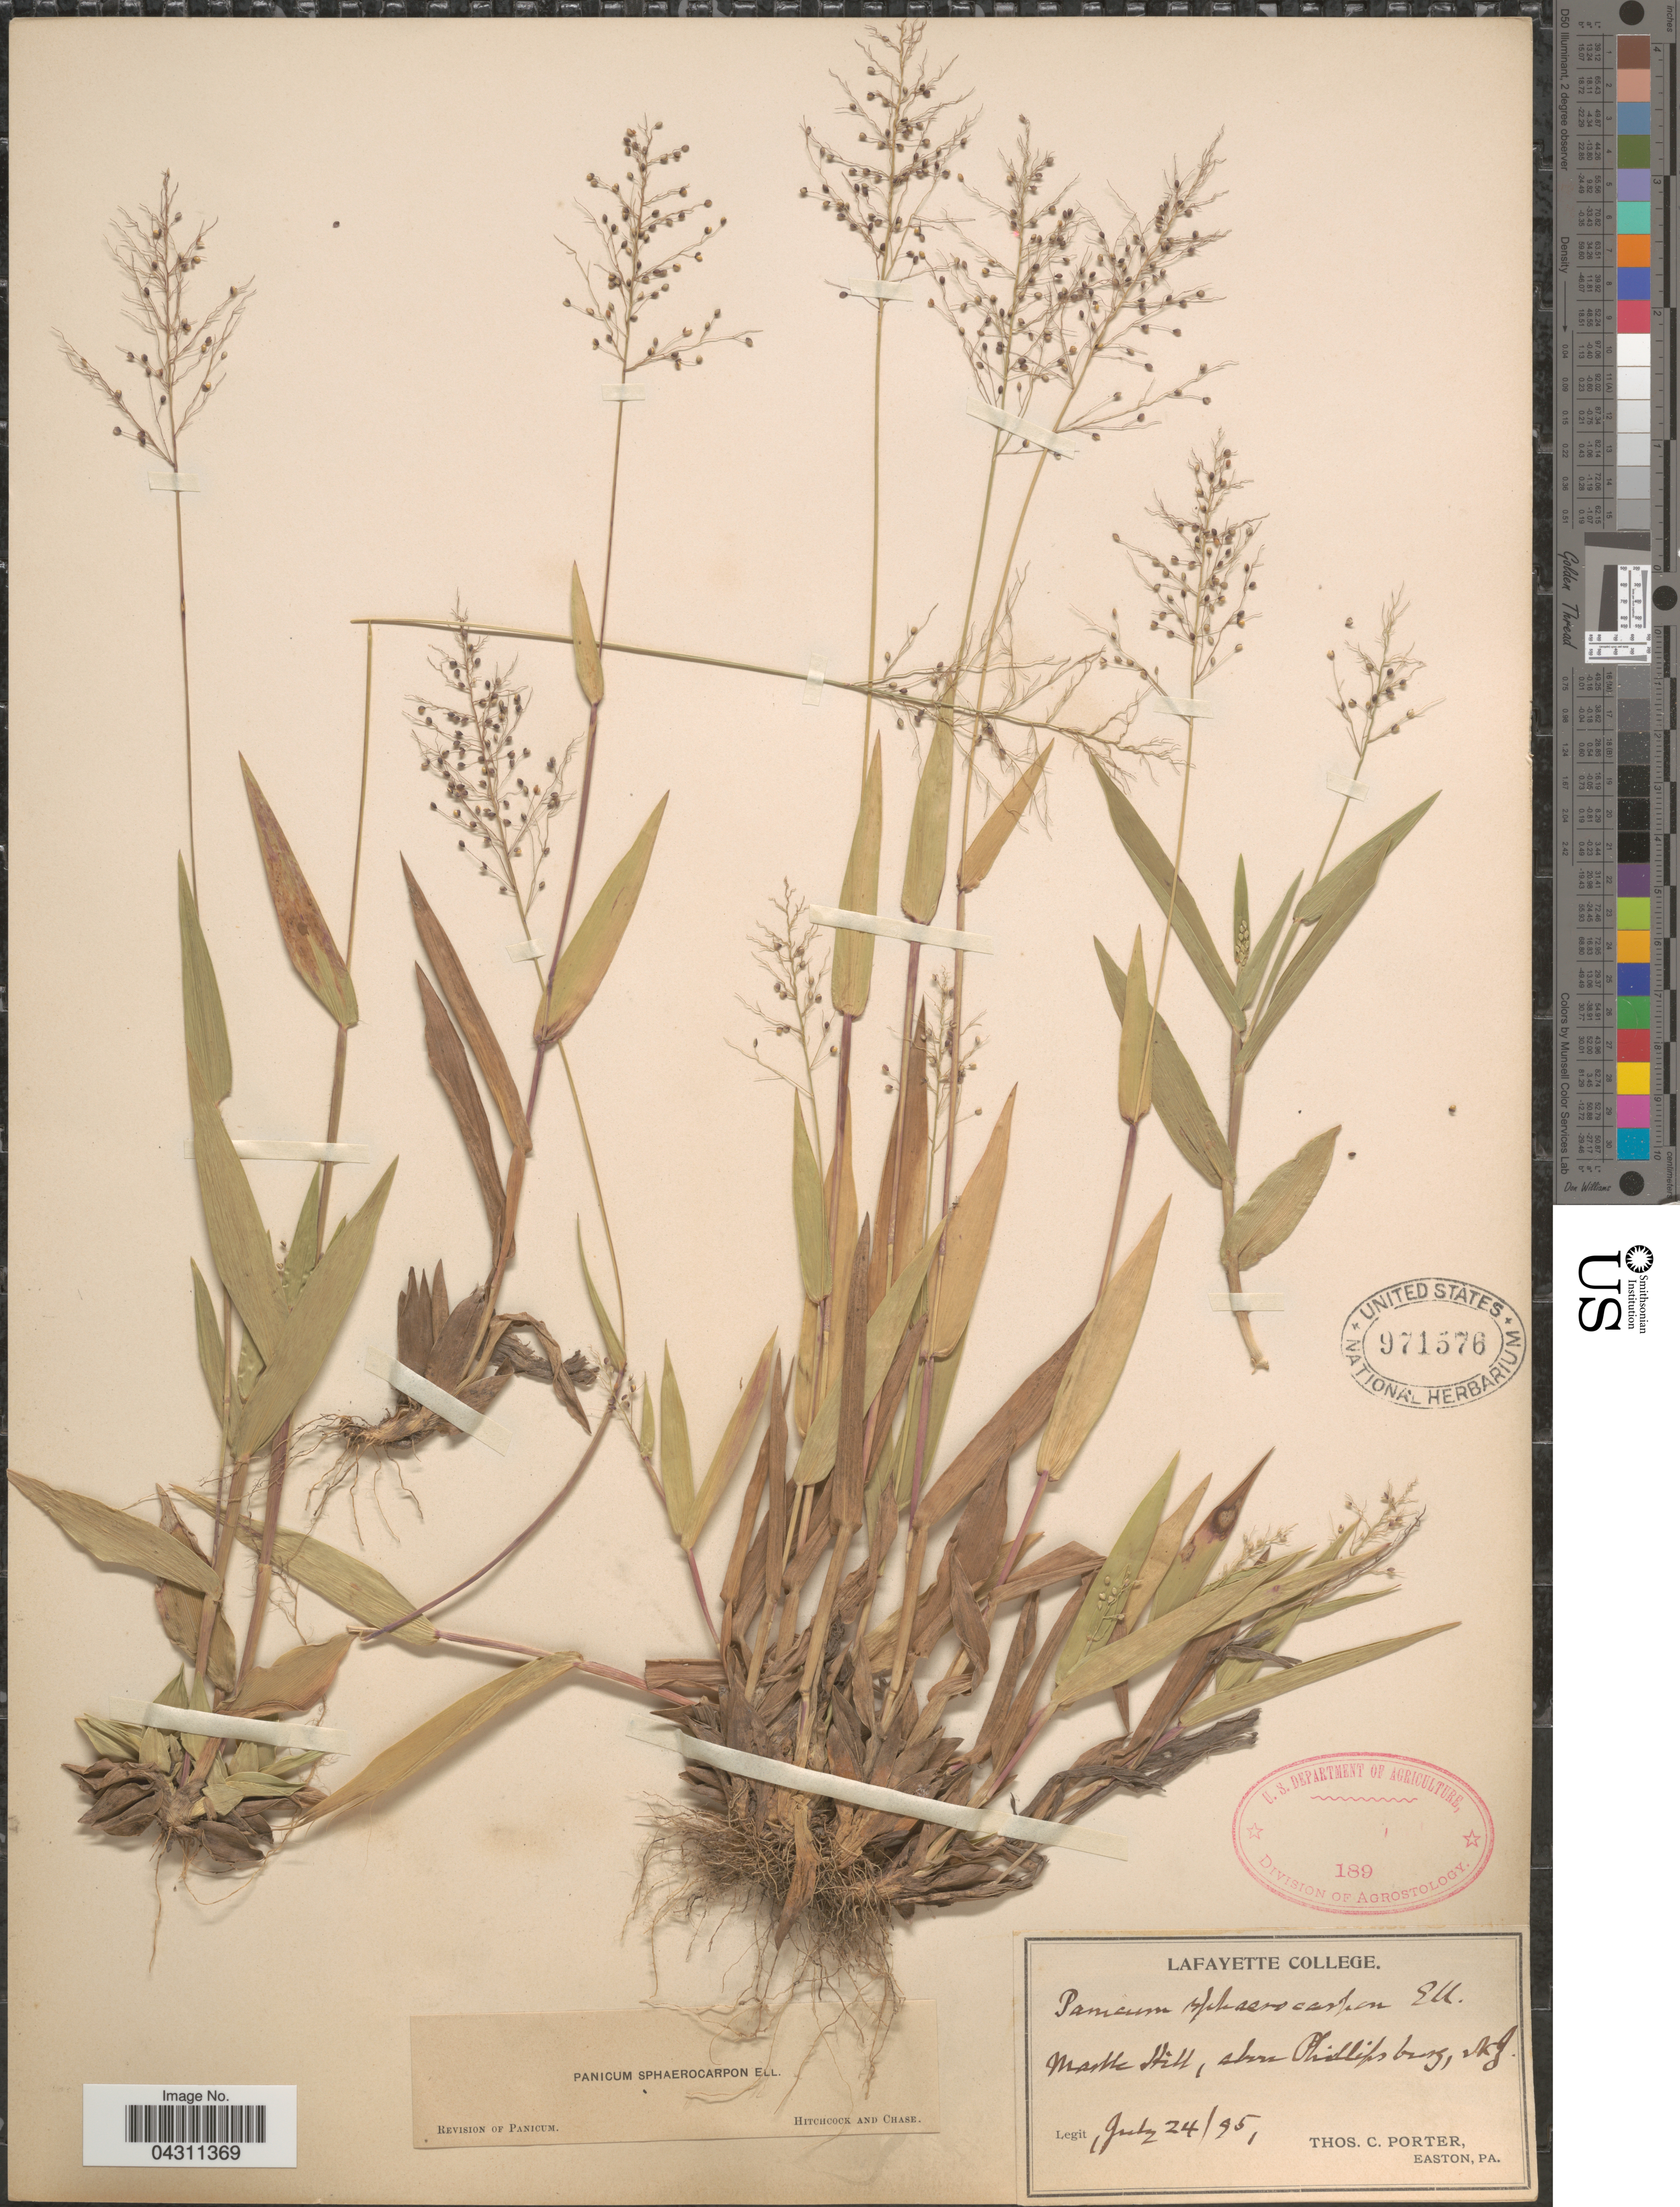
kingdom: Plantae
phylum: Tracheophyta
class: Liliopsida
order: Poales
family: Poaceae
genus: Dichanthelium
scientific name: Dichanthelium sphaerocarpon var. sphaerocarpon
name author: (Elliott) Gould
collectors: T. Porter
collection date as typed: Transcribed d/m/y: 24/7/95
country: United States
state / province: New Jersey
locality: Marble Hill, above Phillipsburg.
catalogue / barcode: US 971576